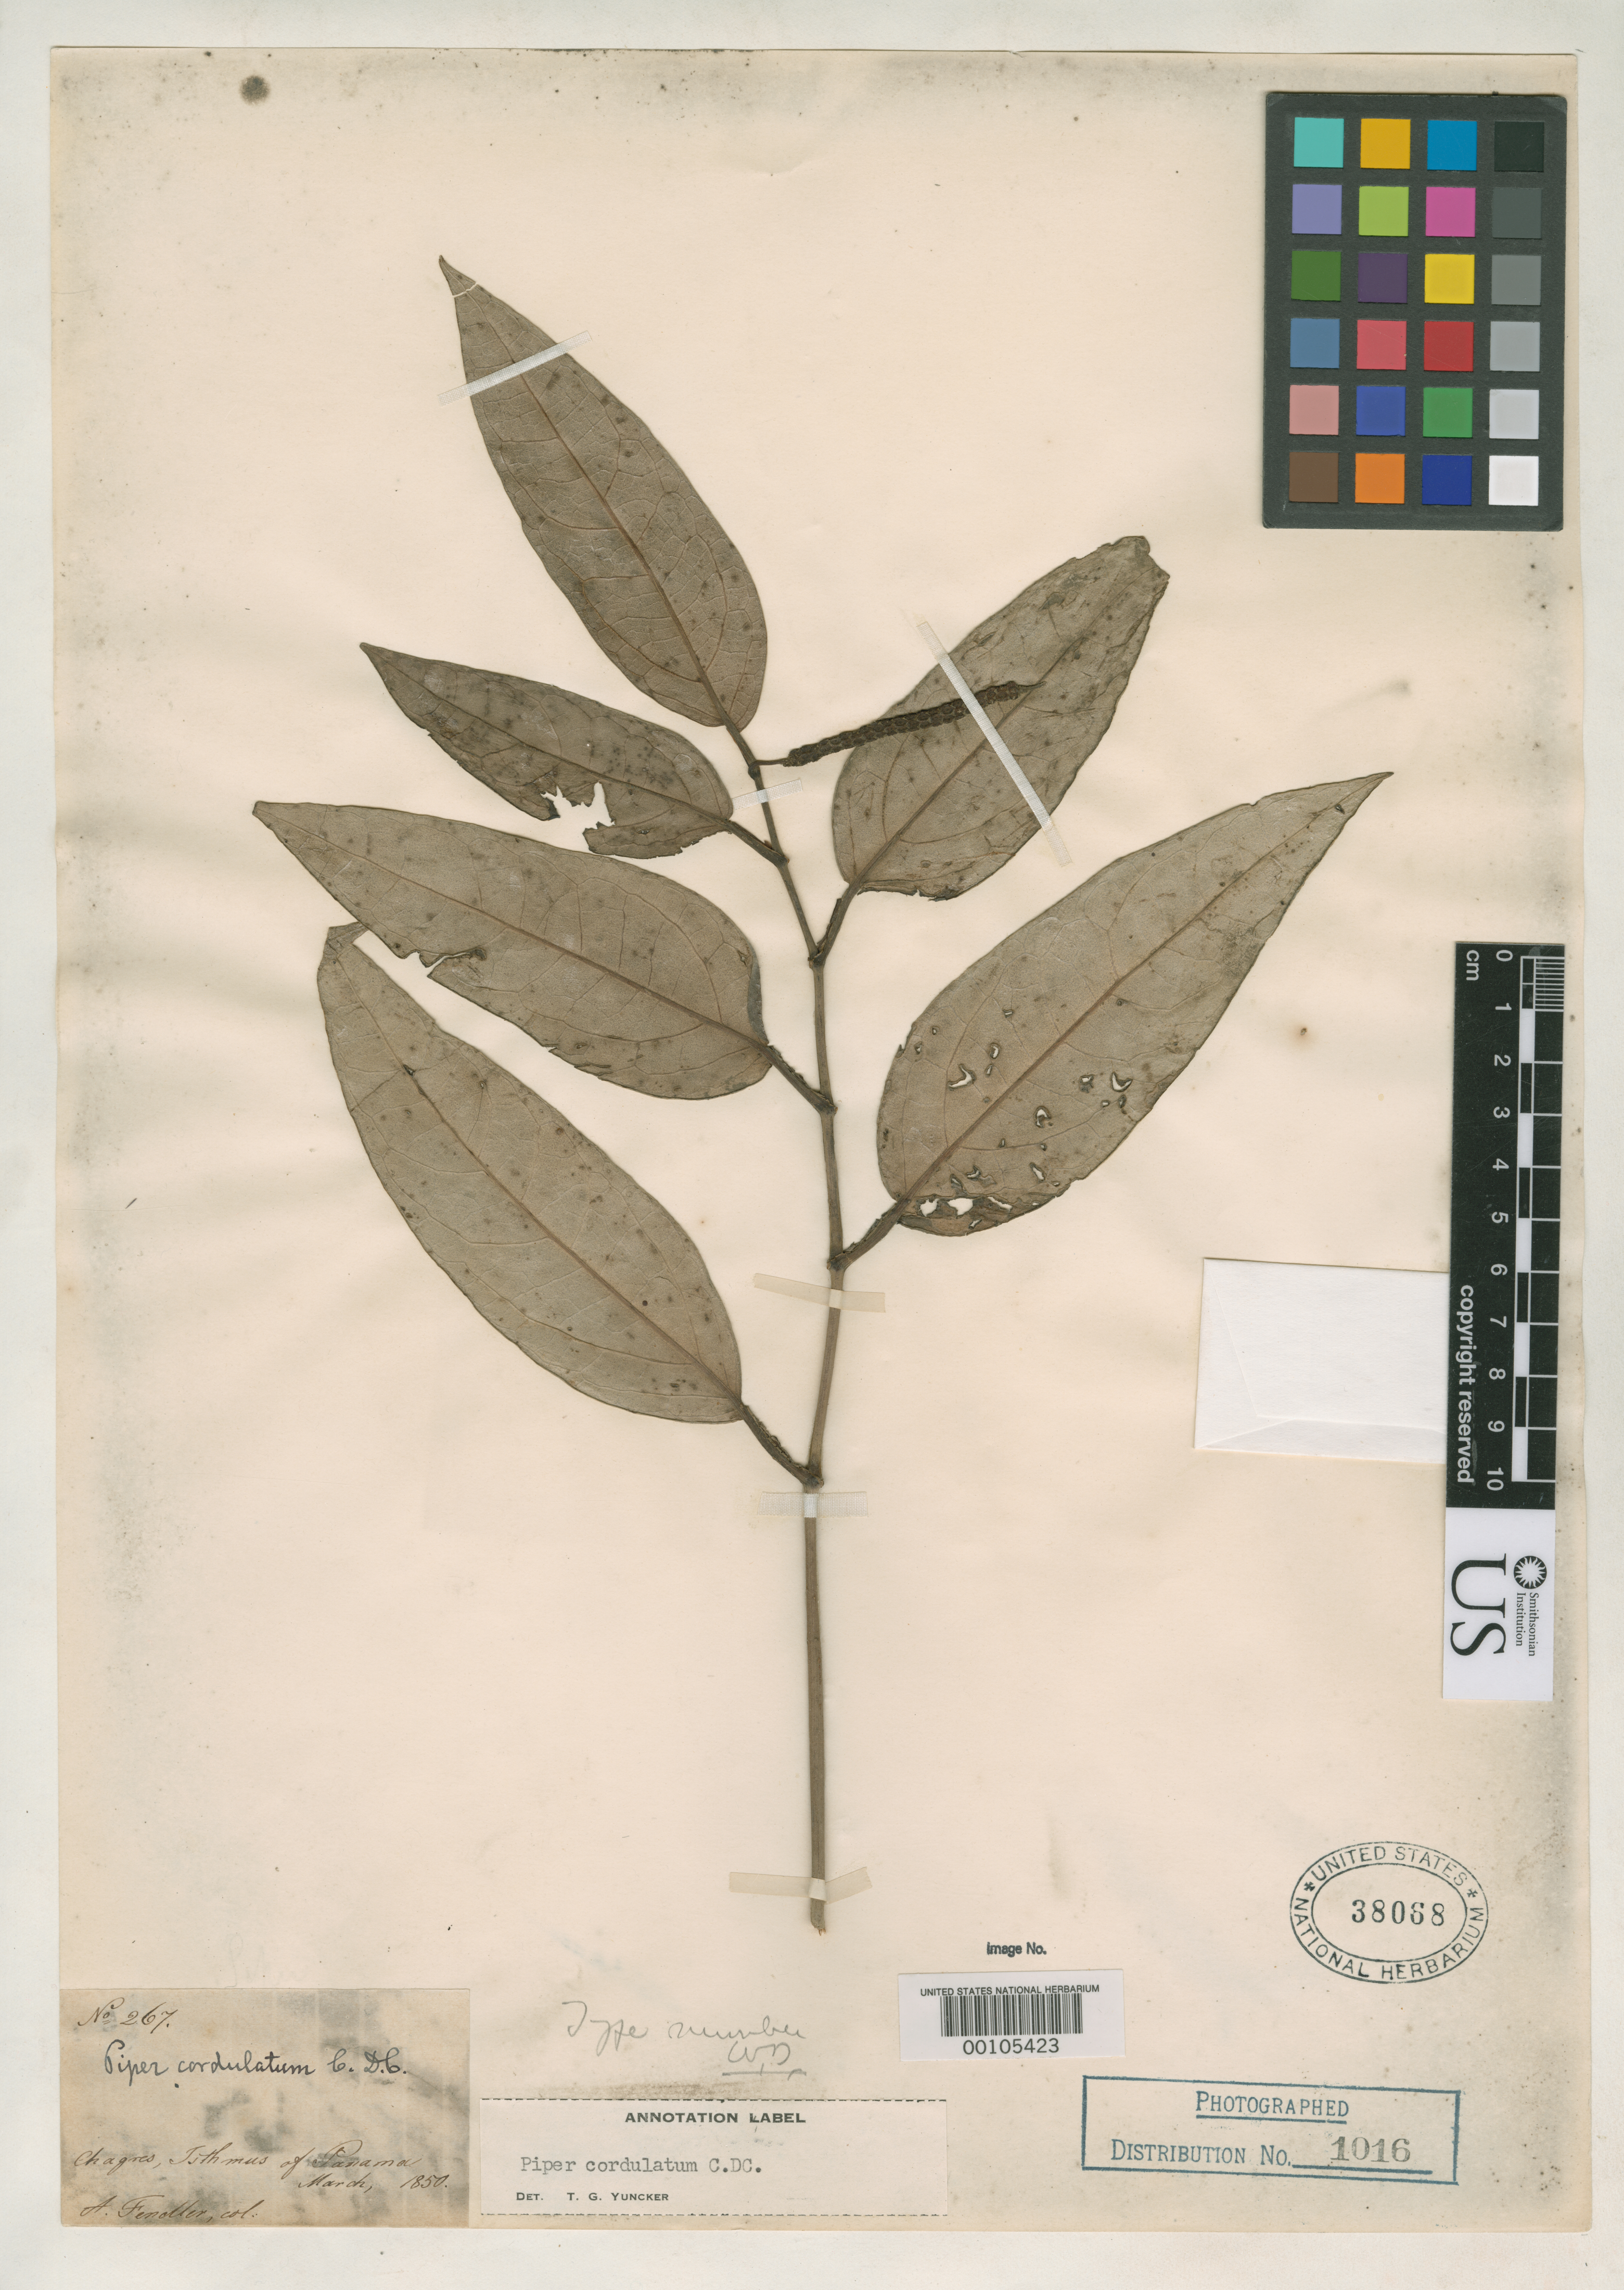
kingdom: Plantae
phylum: Tracheophyta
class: Magnoliopsida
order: Piperales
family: Piperaceae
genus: Piper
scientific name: Piper cordulatum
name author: C. DC.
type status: Isotype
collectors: A. Fendler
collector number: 267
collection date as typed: Mar 1850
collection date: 1850-03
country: Panama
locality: Chagres.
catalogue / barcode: US 38068